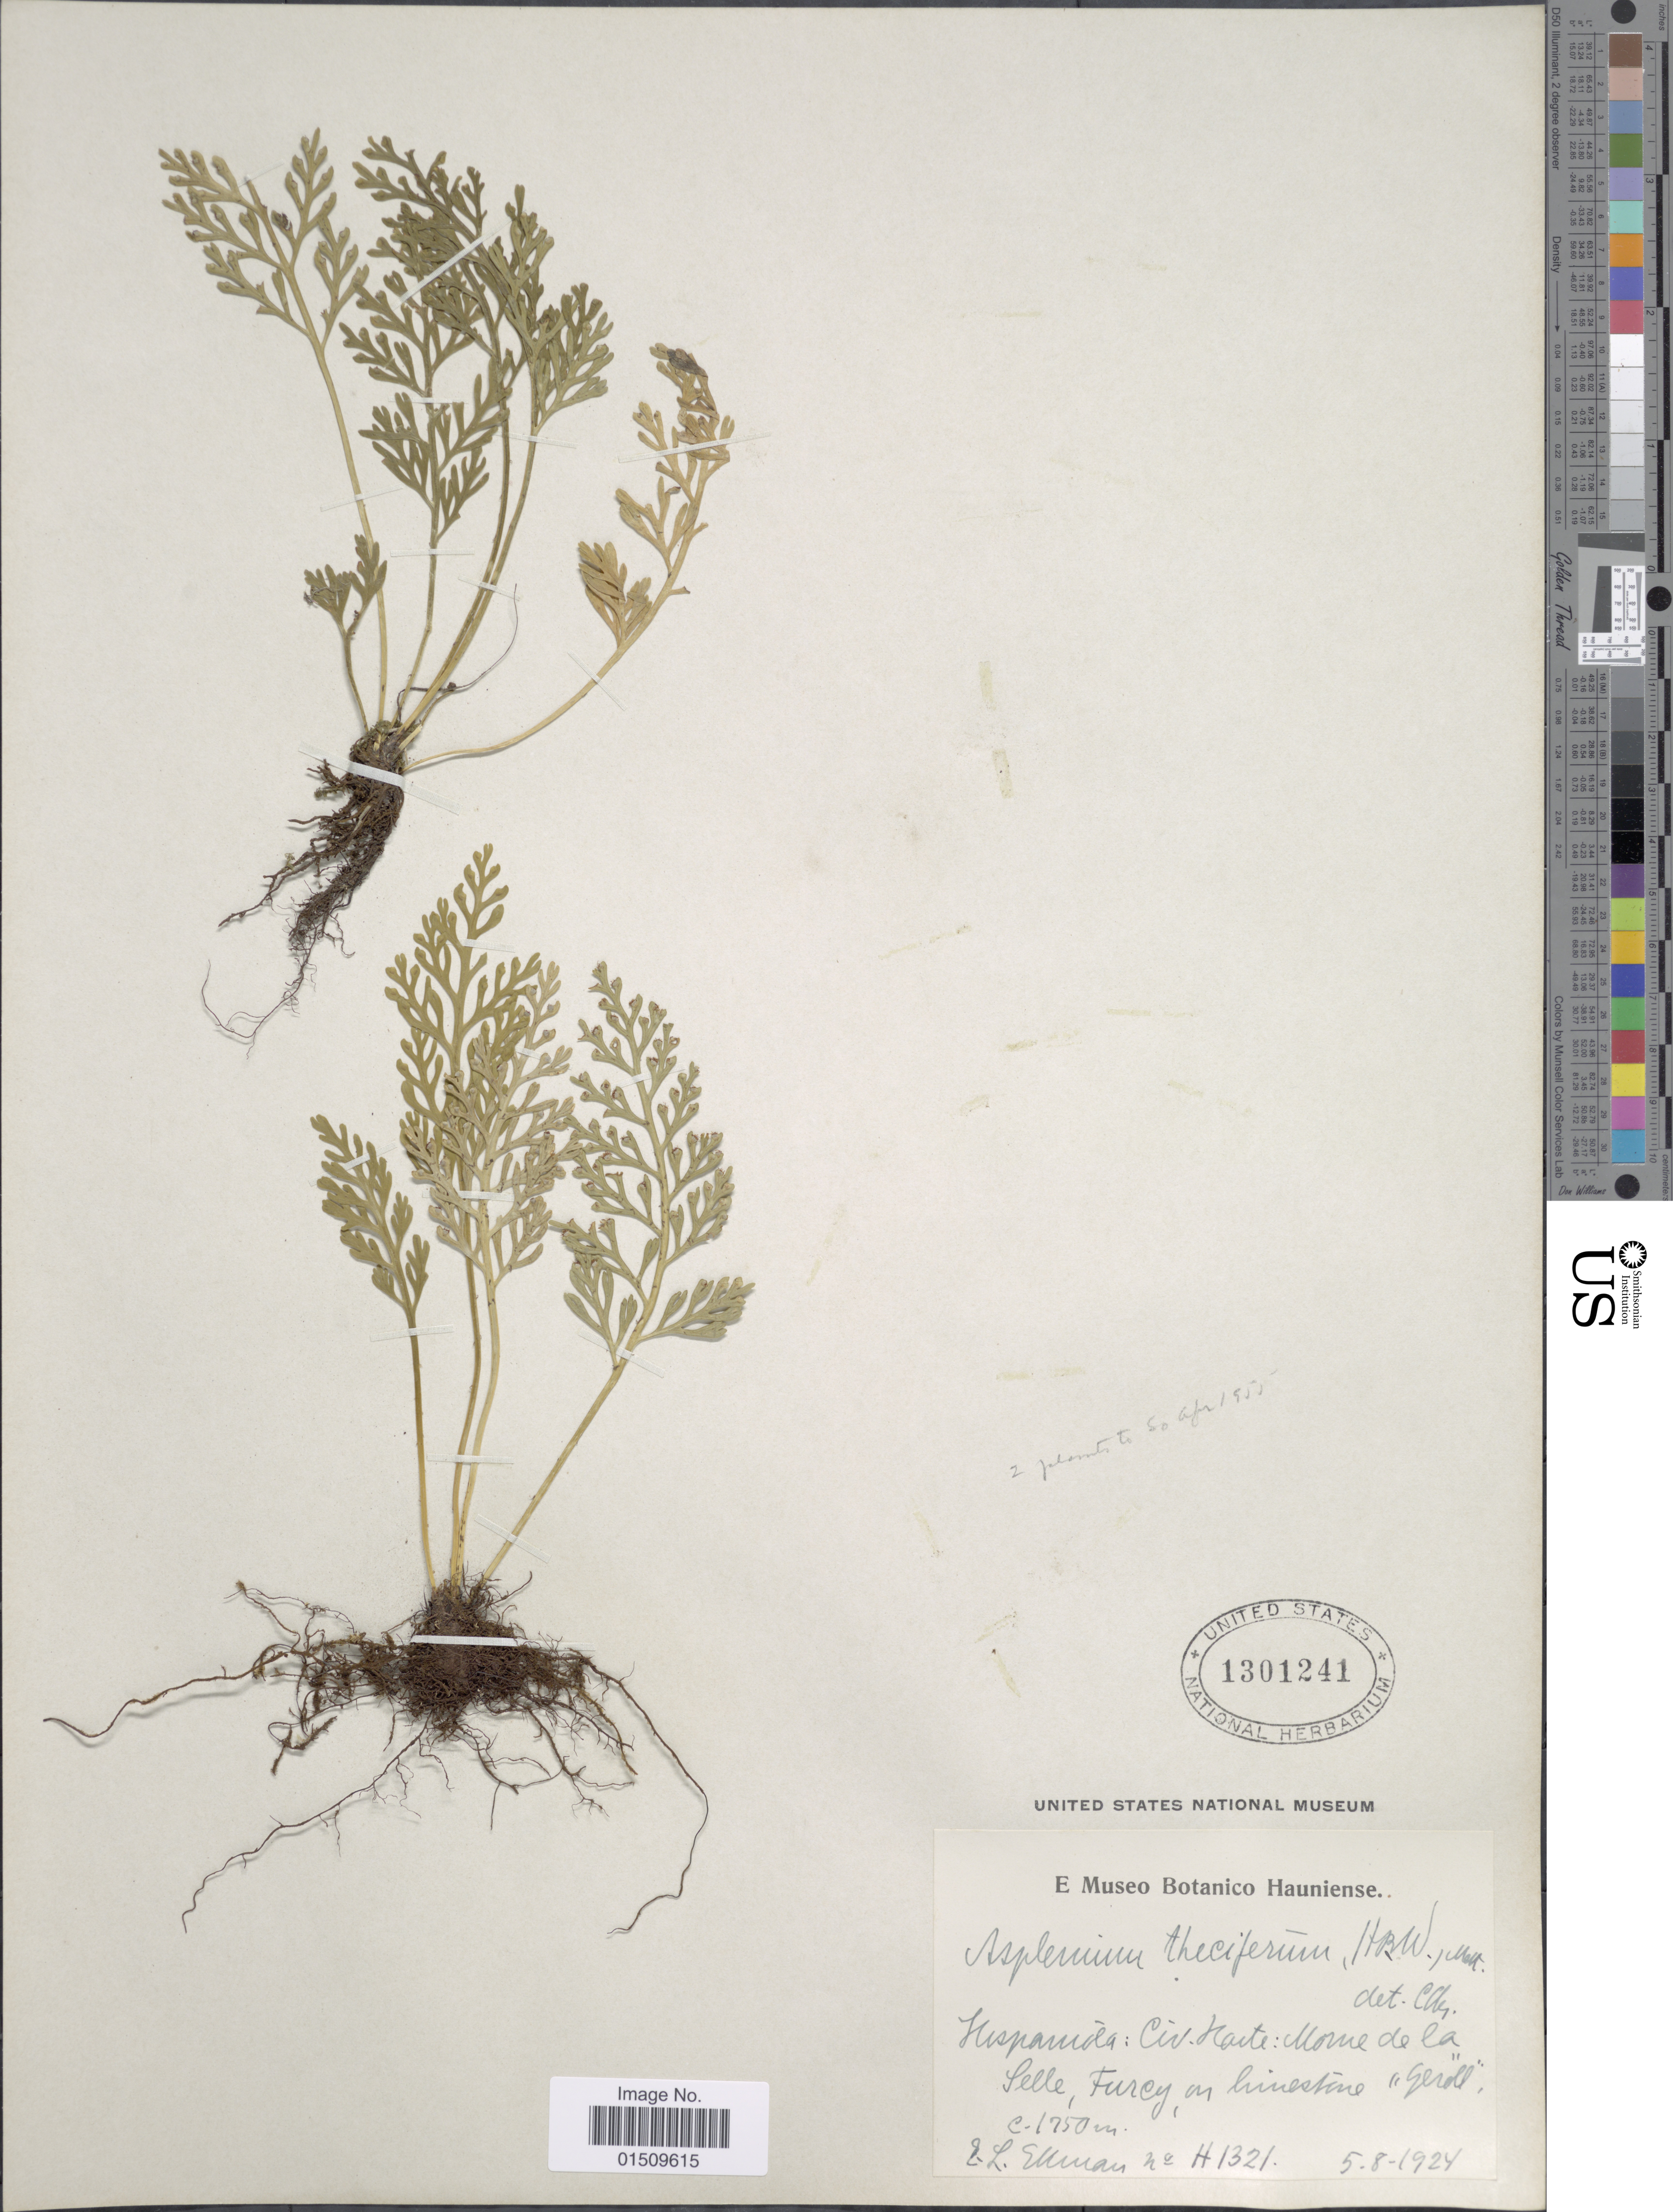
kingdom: Plantae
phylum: Tracheophyta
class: Polypodiopsida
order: Polypodiales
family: Aspleniaceae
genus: Asplenium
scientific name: Asplenium theciferum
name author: (Kunth) Mett.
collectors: E. L. Ekman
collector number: H1321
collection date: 1924-08-05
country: Haiti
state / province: Ouest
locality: Hispaniola: Civ Haite: Mome de la Selle, Furcy, on limestone "Geroll".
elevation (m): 1750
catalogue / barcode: US 1301241